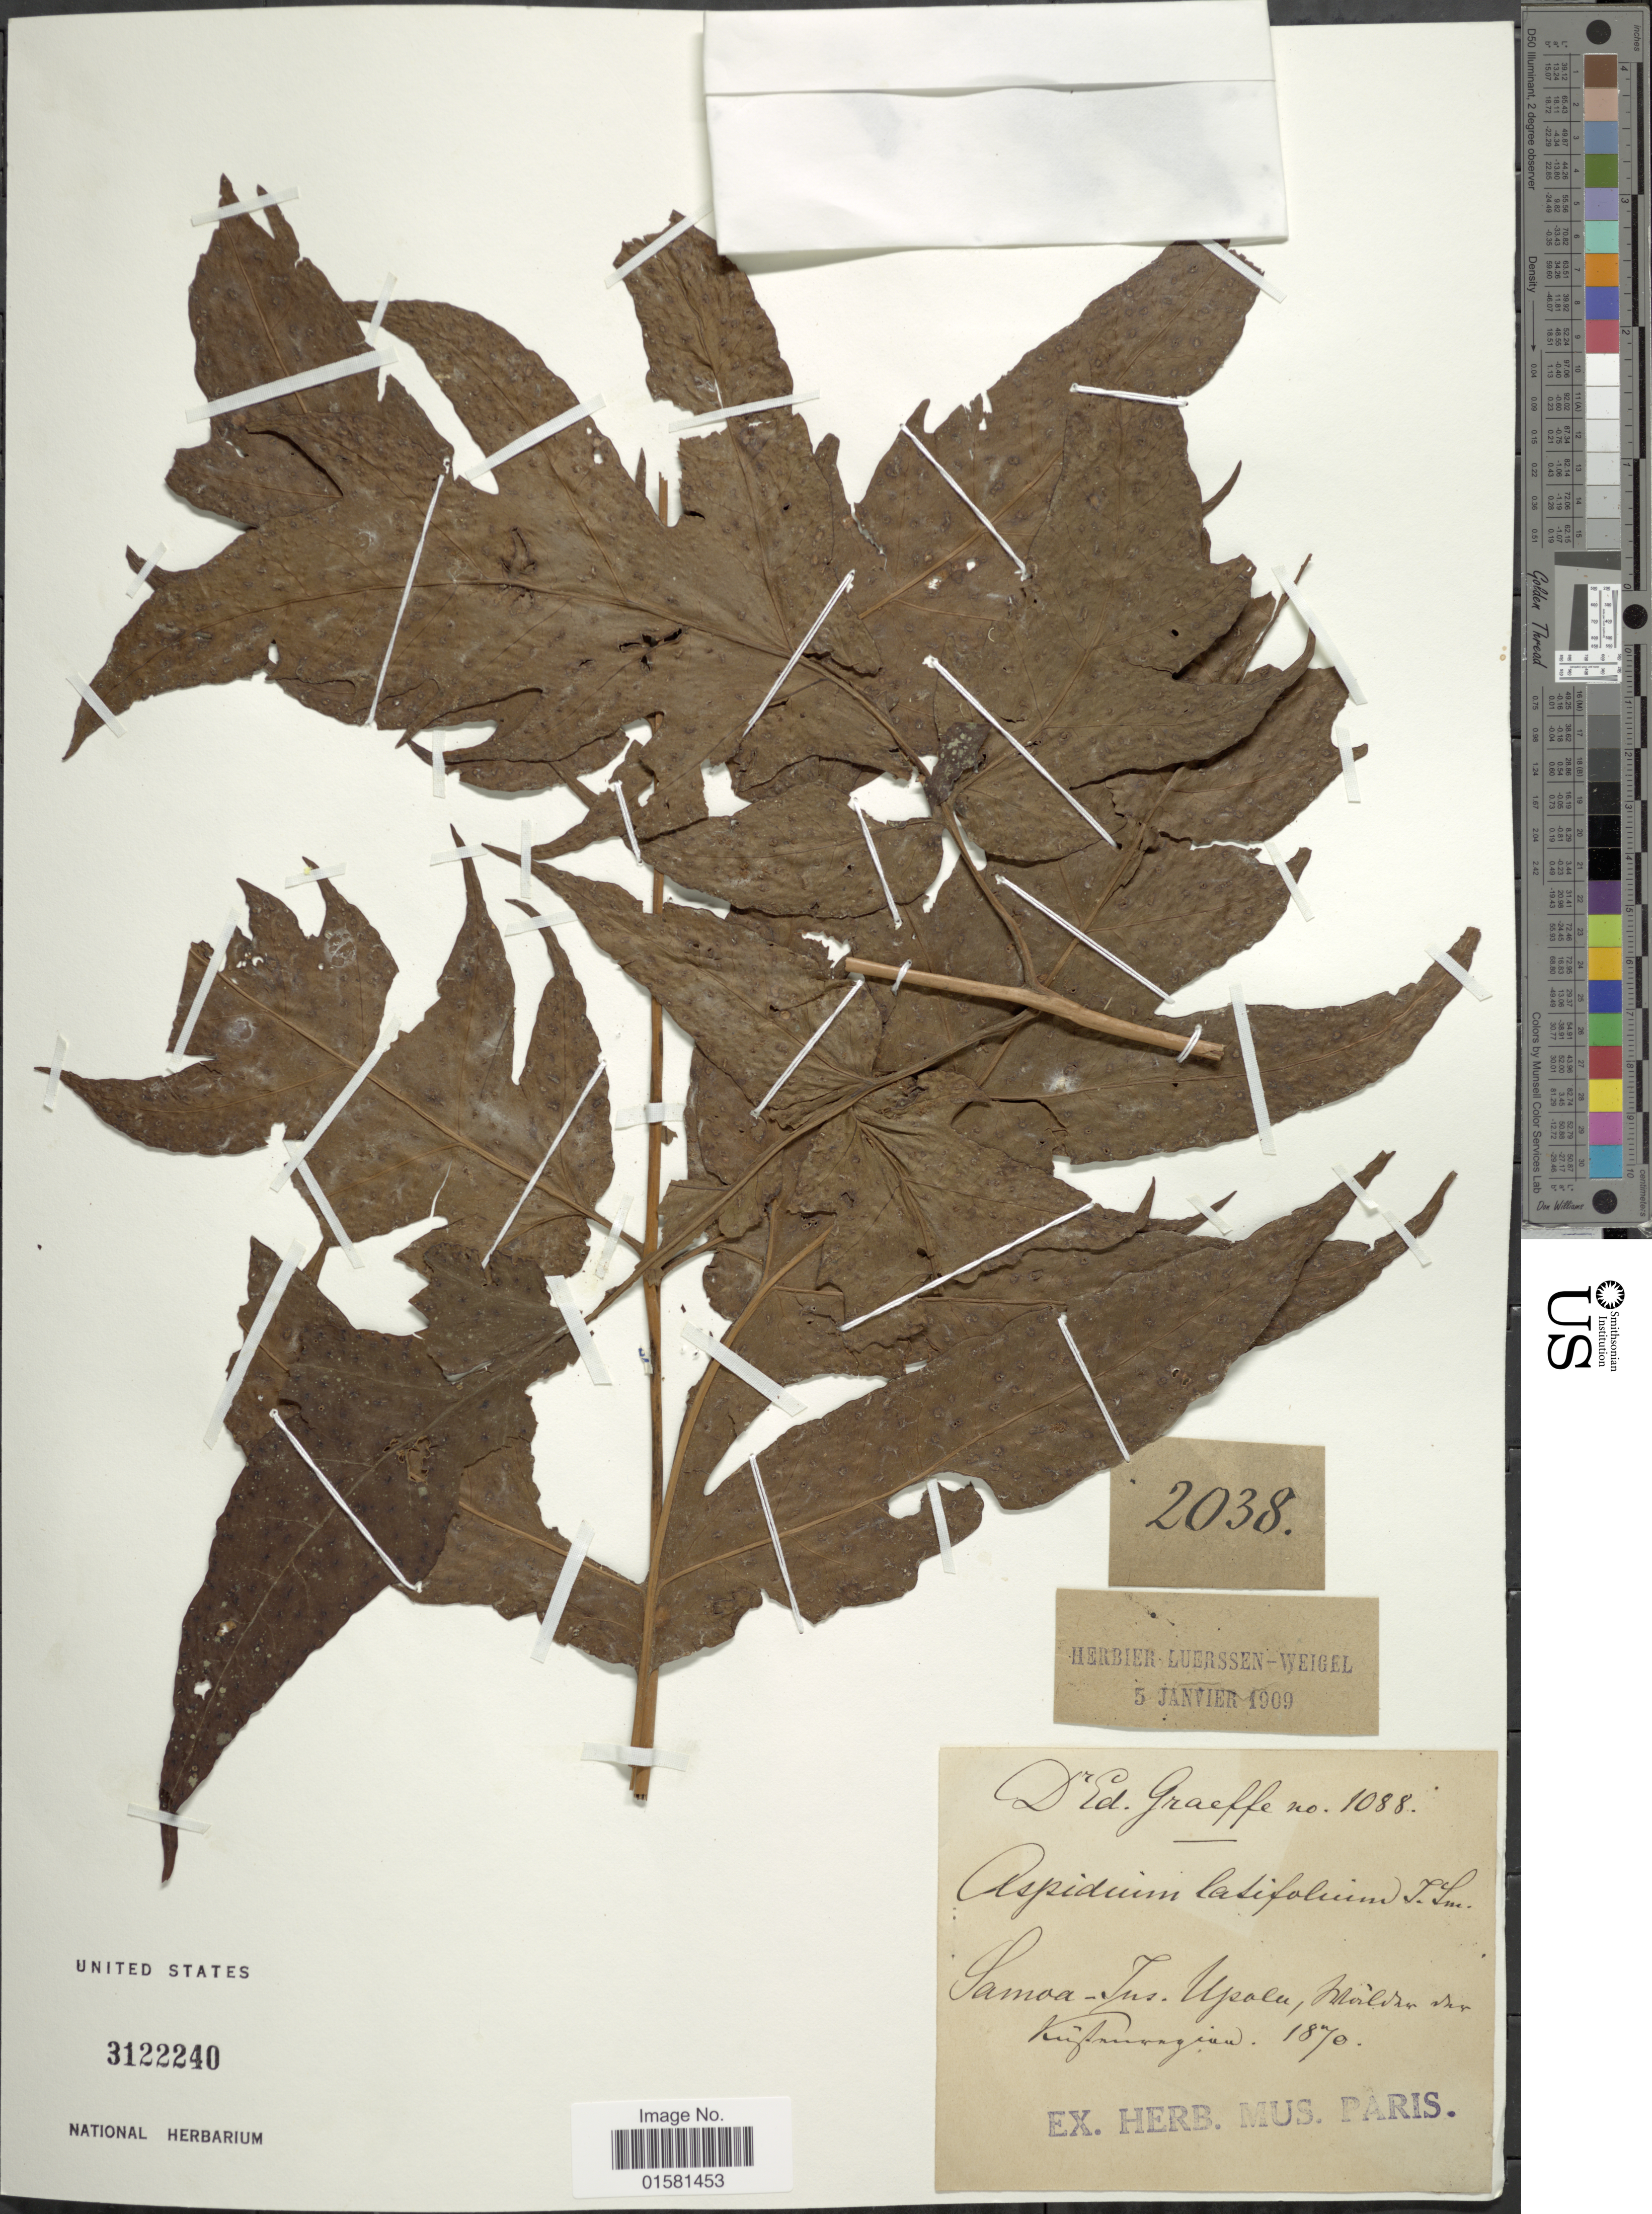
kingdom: Plantae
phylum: Tracheophyta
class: Polypodiopsida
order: Polypodiales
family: Tectariaceae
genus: Tectaria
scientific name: Tectaria latifolia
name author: (G. Forst.) Copel.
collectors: E. Graeffe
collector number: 1088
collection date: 1870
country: Samoa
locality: Samoa - ins. Upolu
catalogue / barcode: US 3122240